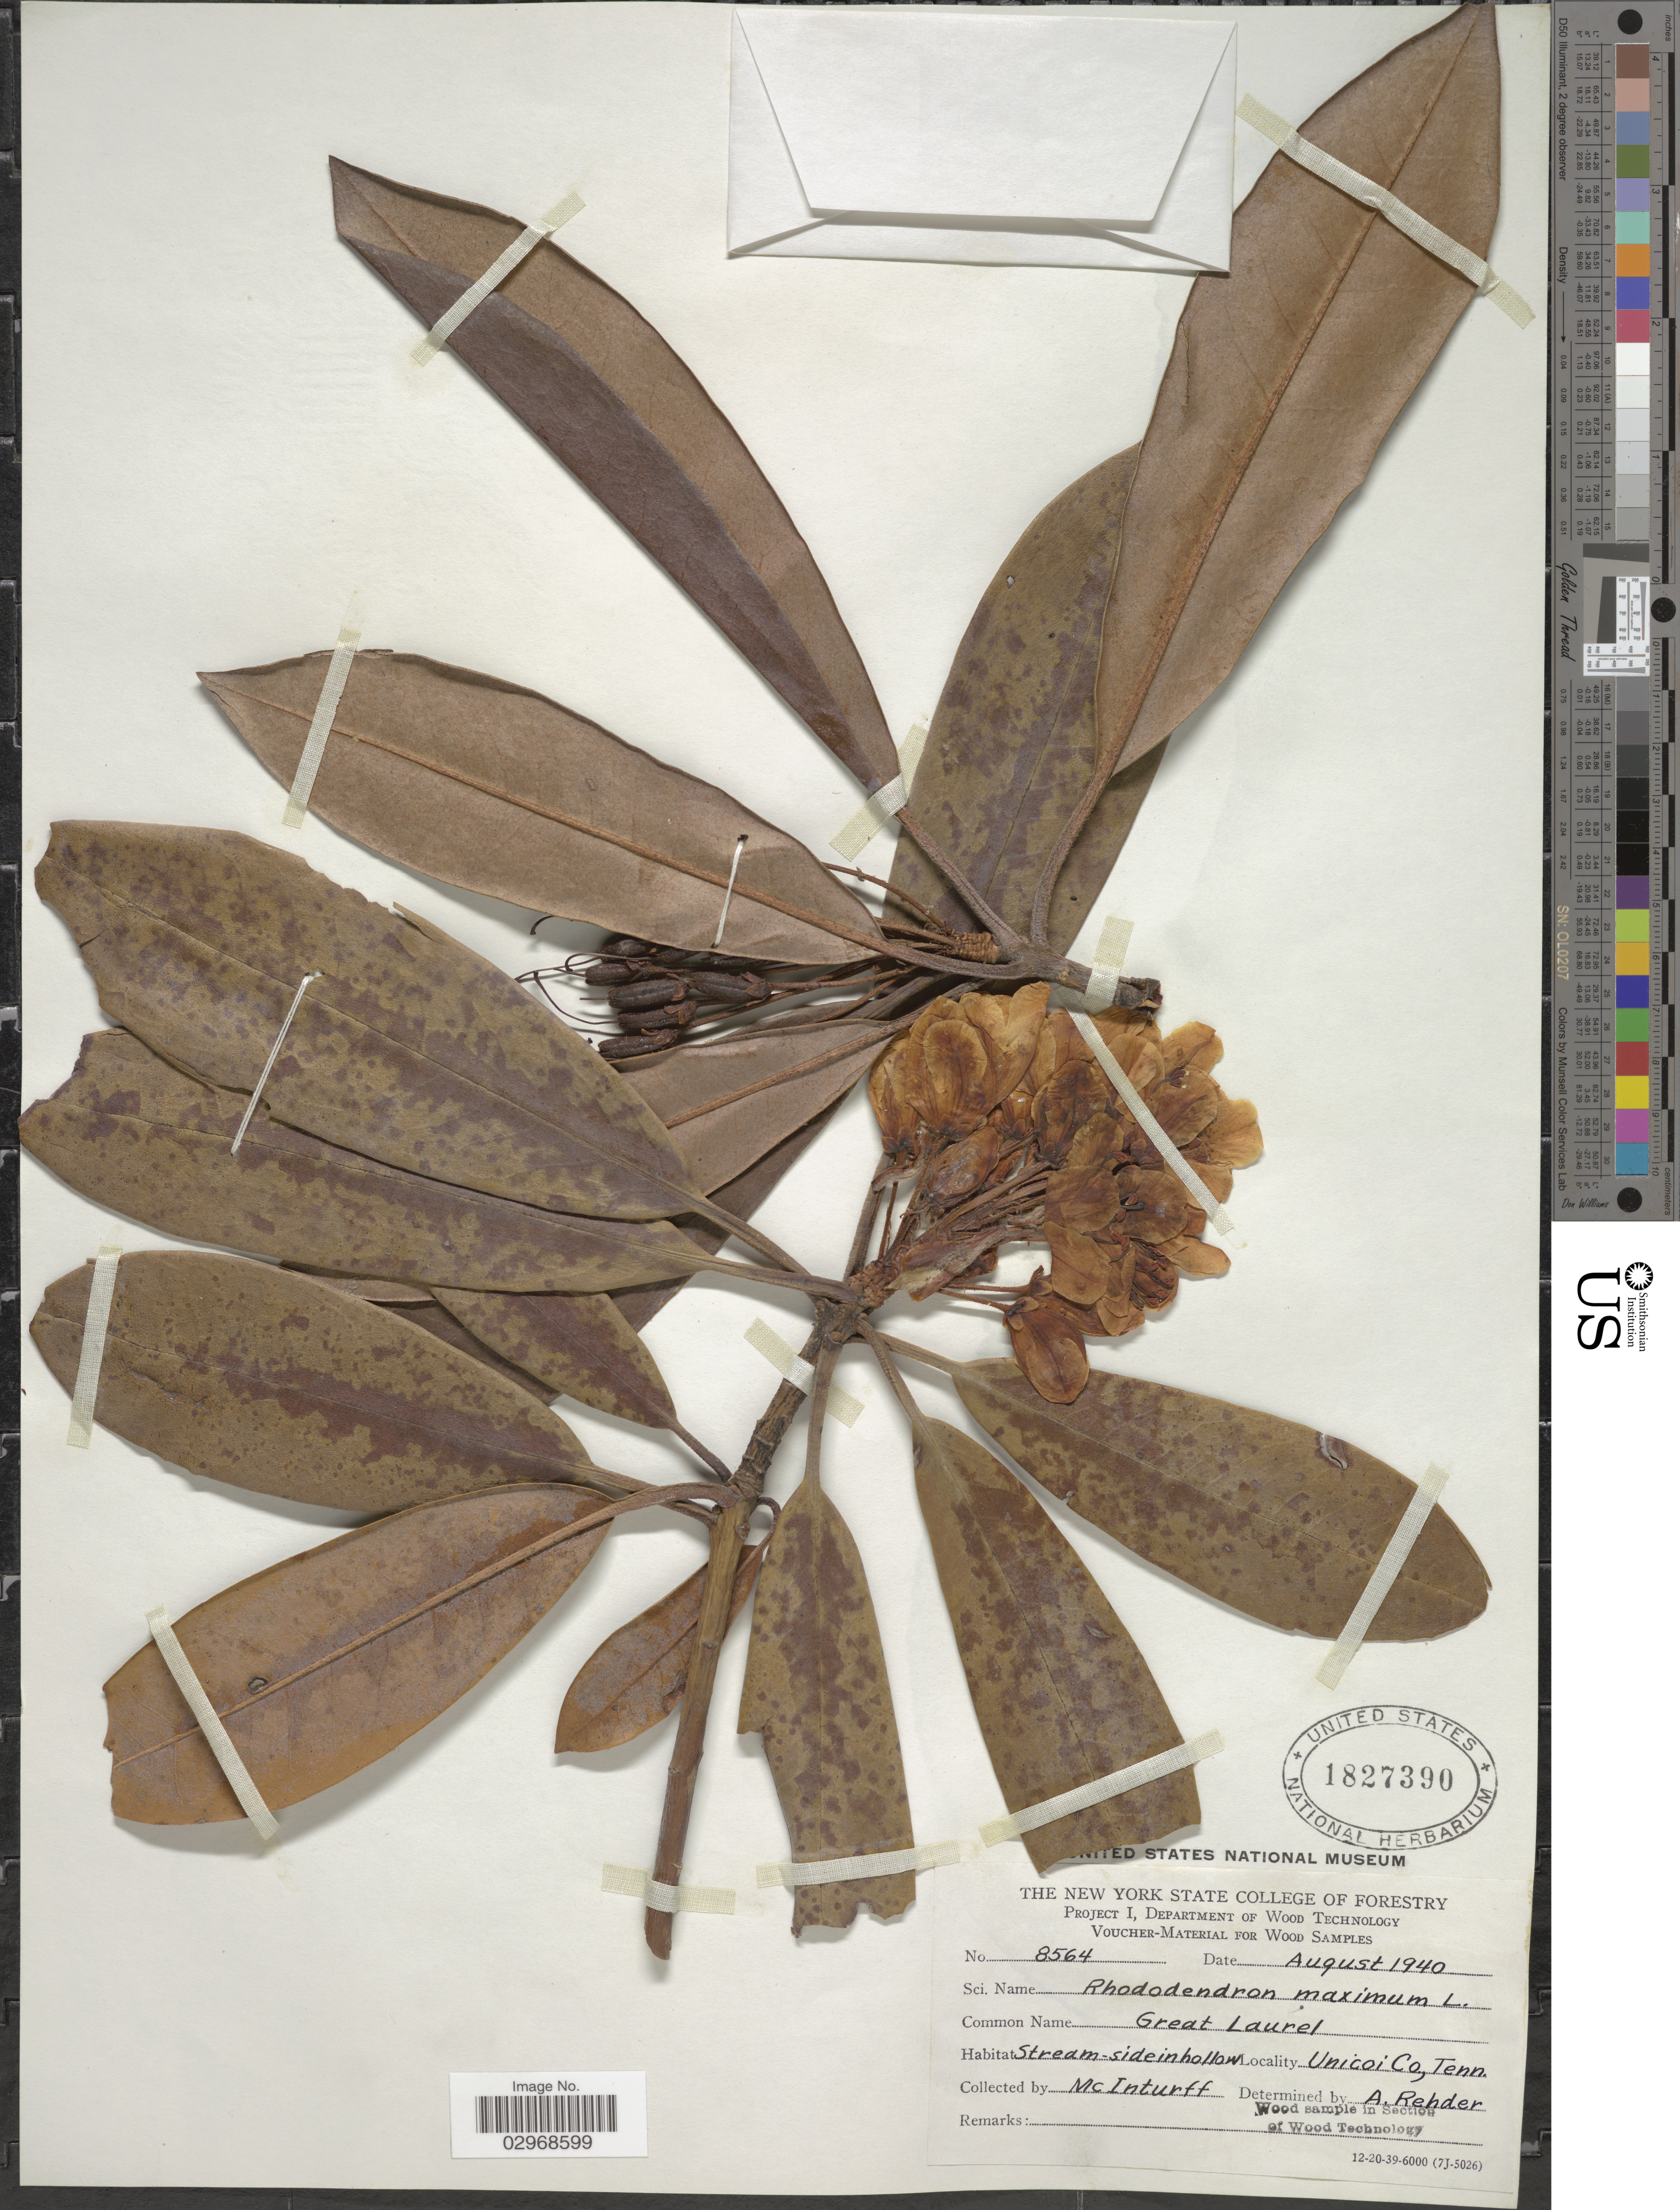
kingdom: Plantae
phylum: Tracheophyta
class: Magnoliopsida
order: Ericales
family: Ericaceae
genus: Rhododendron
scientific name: Rhododendron maximum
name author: L.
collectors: -. Mcinturff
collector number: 8564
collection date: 1940-08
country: United States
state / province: Tennessee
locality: Unicoi Co.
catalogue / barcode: US 1827390